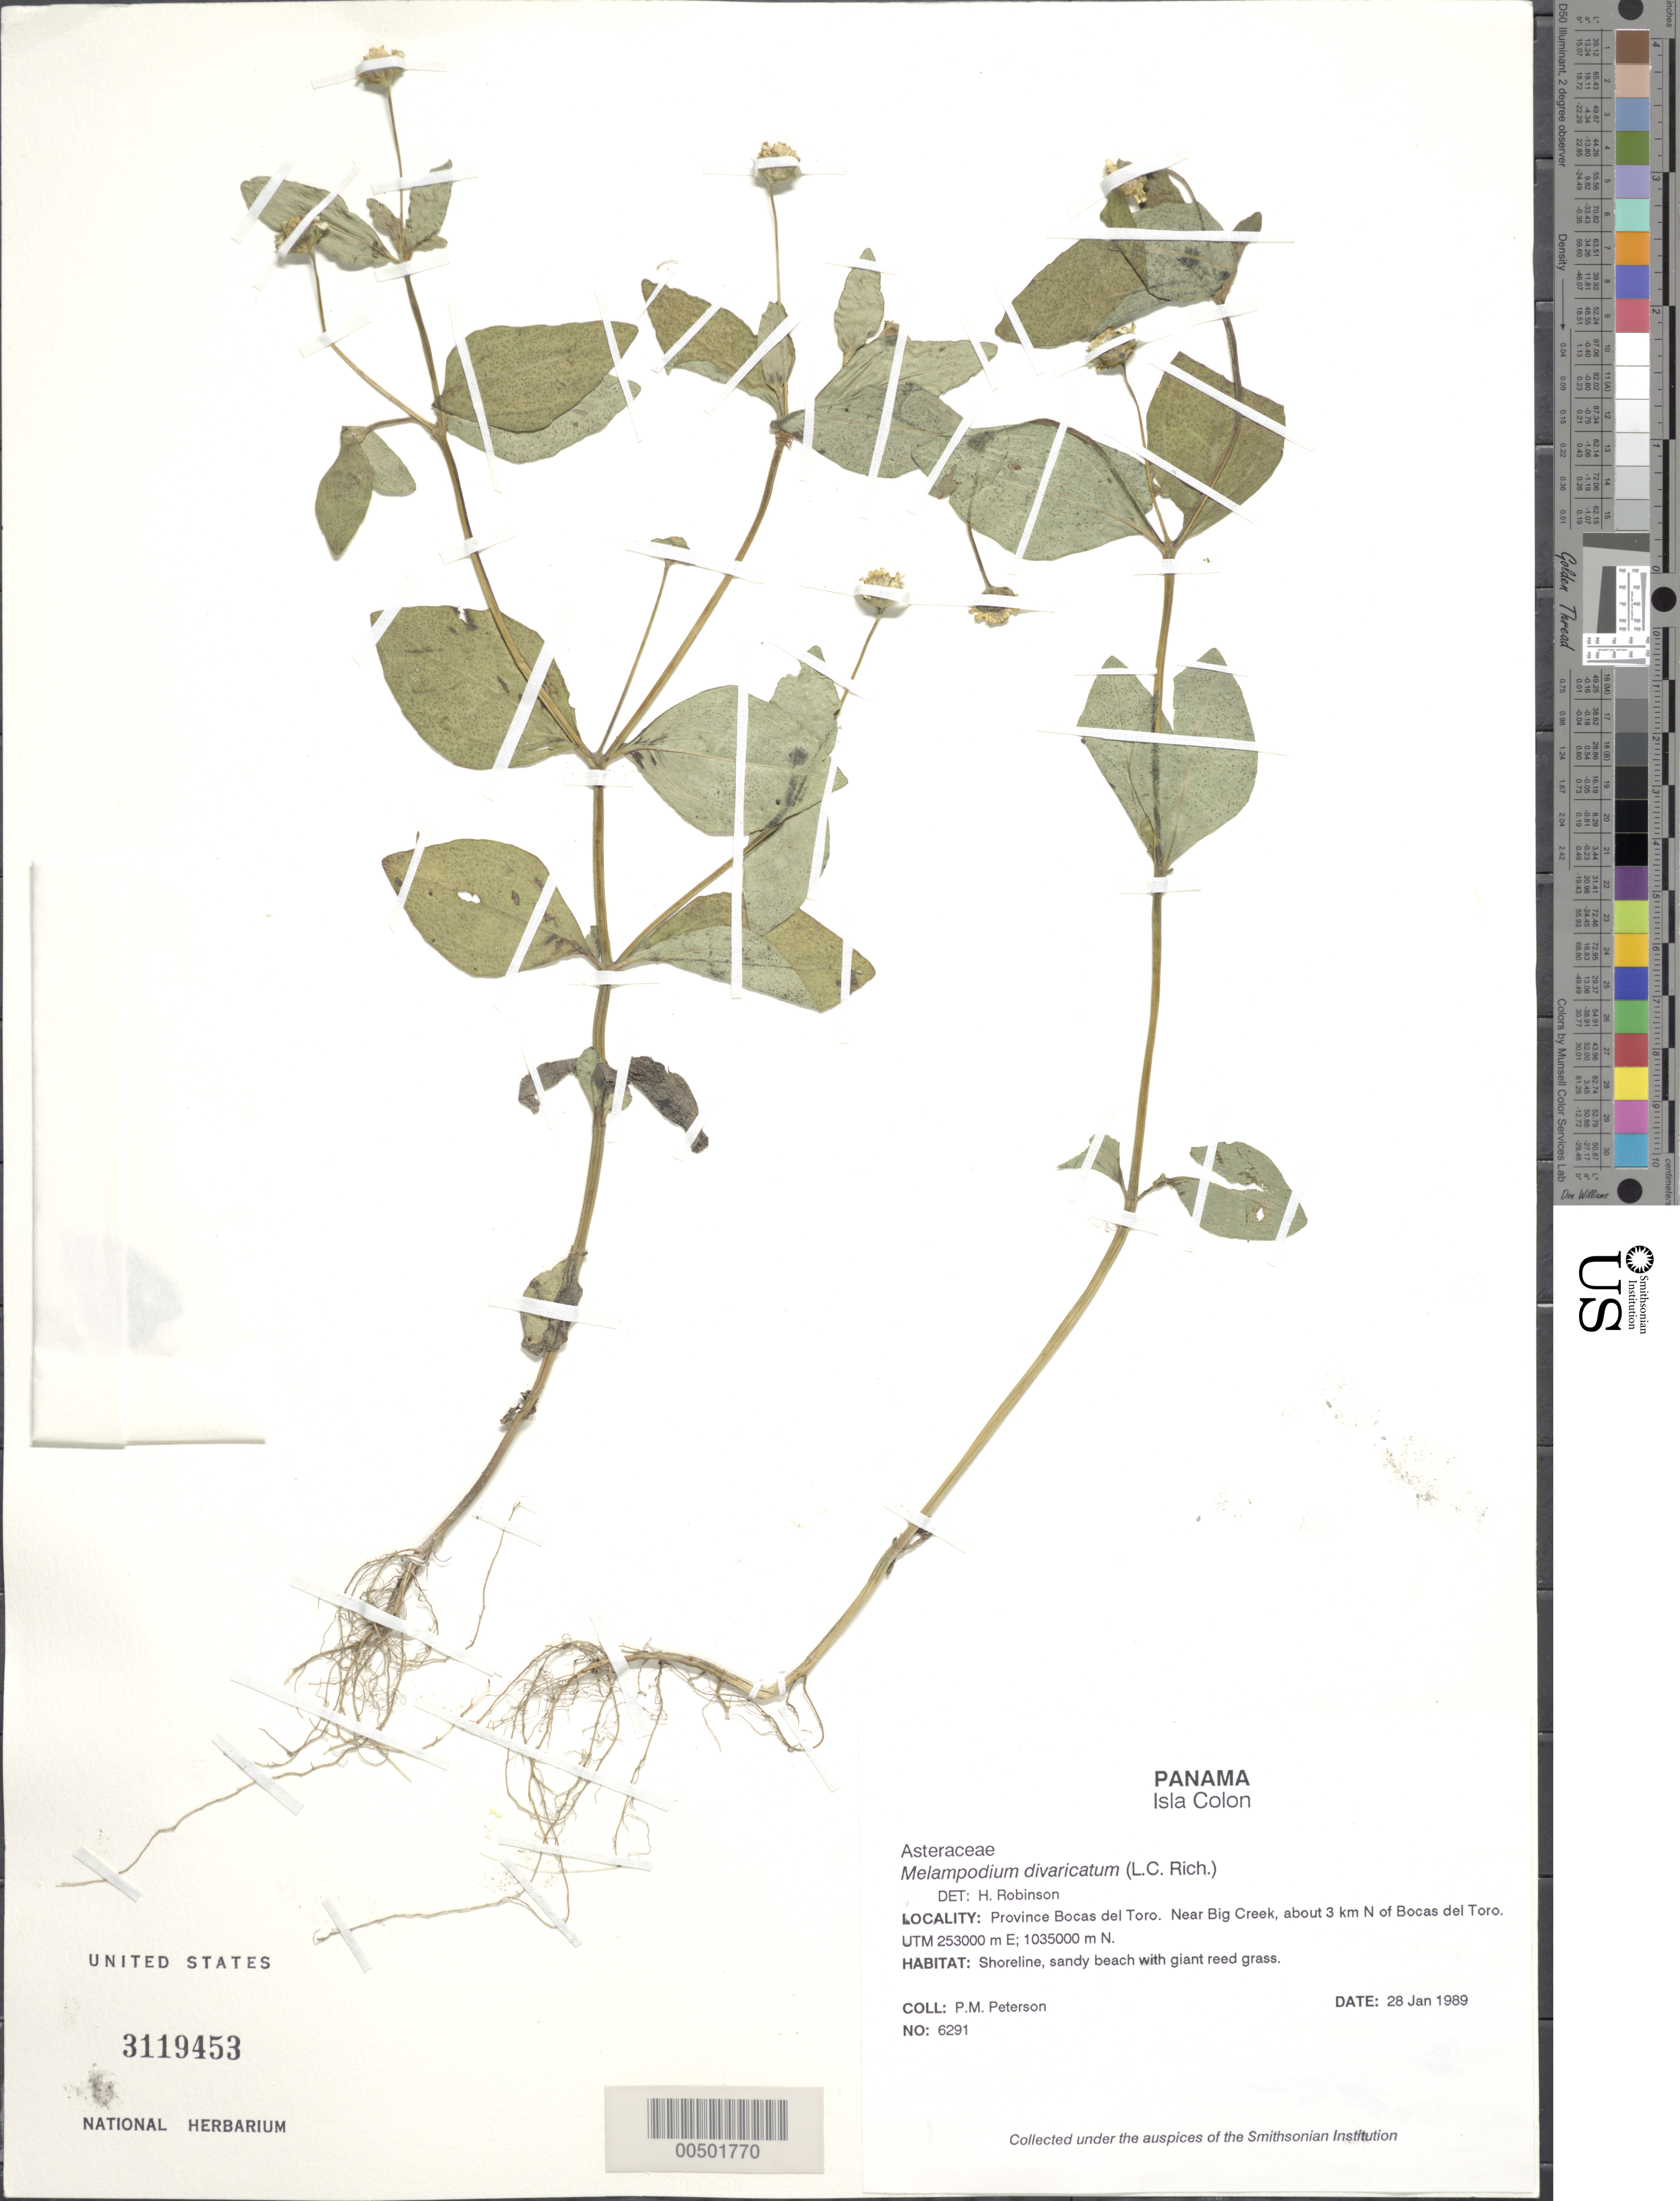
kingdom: Plantae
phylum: Tracheophyta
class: Magnoliopsida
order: Asterales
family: Asteraceae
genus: Melampodium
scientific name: Melampodium divaricatum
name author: (Rich.) DC.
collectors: P. M. Peterson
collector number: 06291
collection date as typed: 28 Jan 1989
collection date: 1989-01-28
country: Panama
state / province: Bocas del Toro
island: Colón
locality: Isla Colon, near Big Creek, about 3 km N of Bocas del Toro. UTM 253000 m E; 1035000 m N.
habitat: Shoreline, sandy beach with giant reed grass.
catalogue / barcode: US 3119453